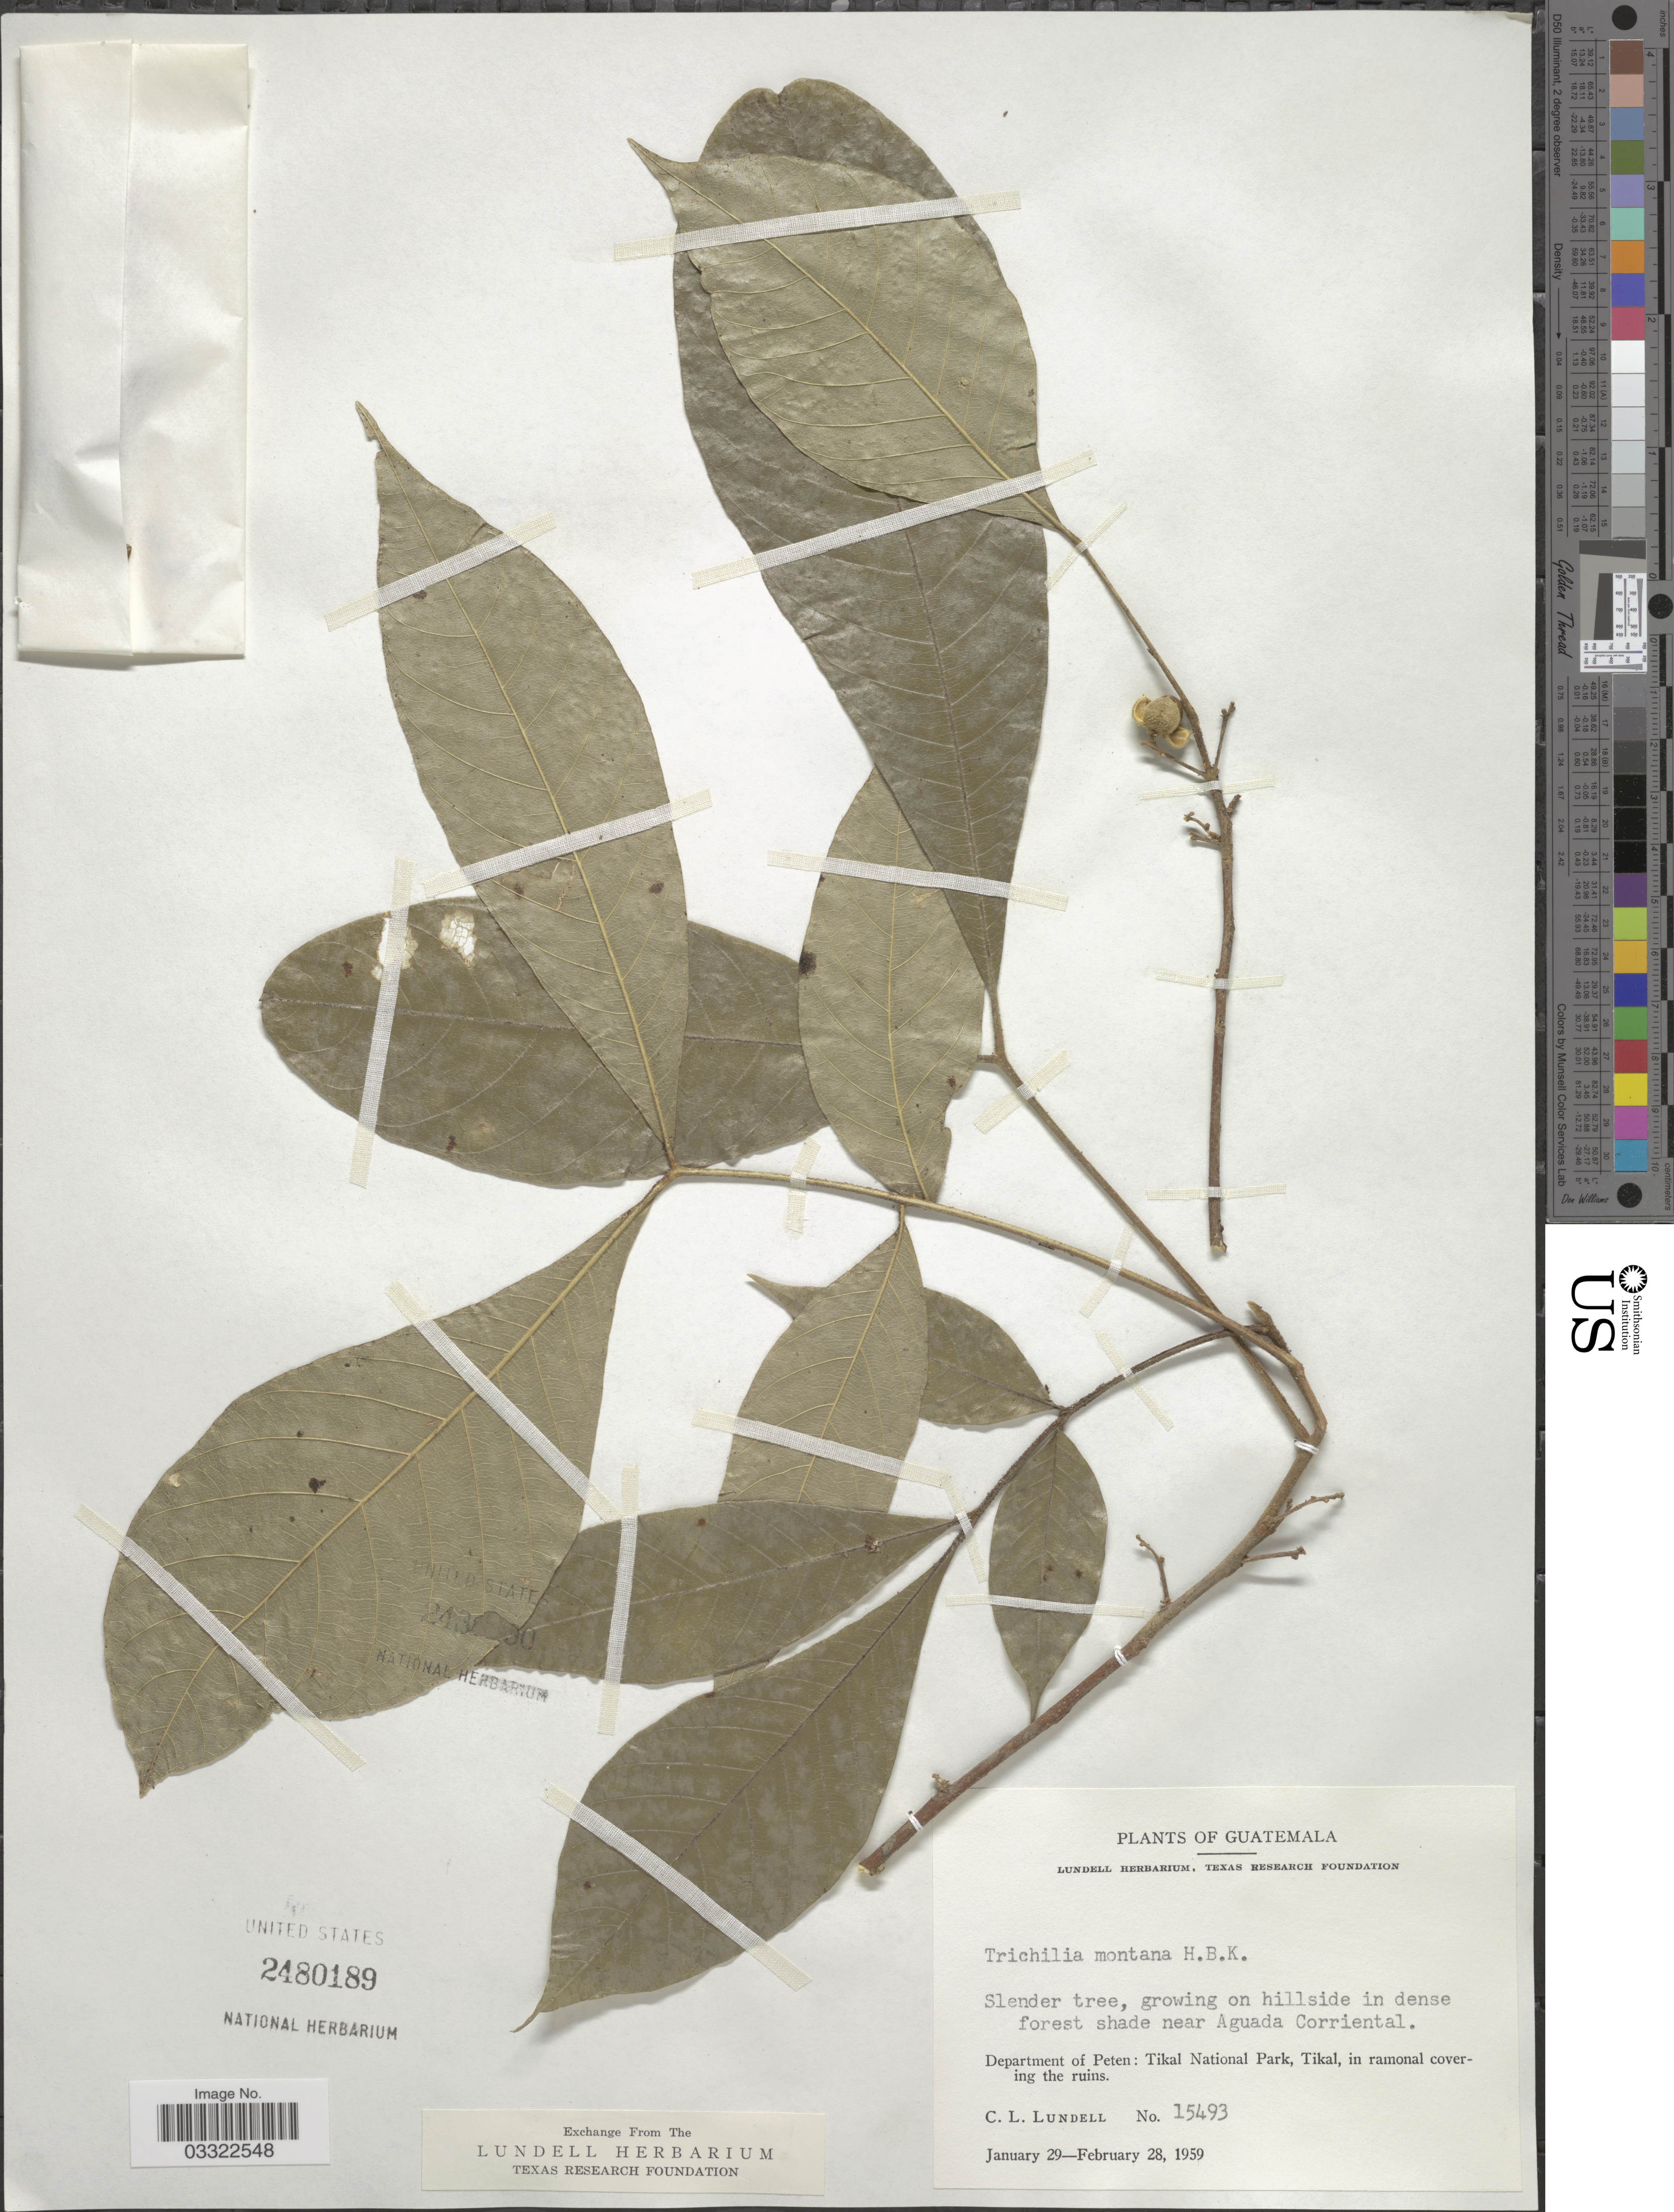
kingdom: Plantae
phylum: Tracheophyta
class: Magnoliopsida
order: Sapindales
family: Meliaceae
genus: Trichilia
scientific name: Trichilia montana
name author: Kunth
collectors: C. L. Lundell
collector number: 15493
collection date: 1959-01-29/1959-02-28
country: Guatemala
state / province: El Petén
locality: In dense forest shade near Aguada Corriental. Department of Peten: Tikal National Park, Tikal, in ramonal covering the ruins.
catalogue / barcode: US 2480189